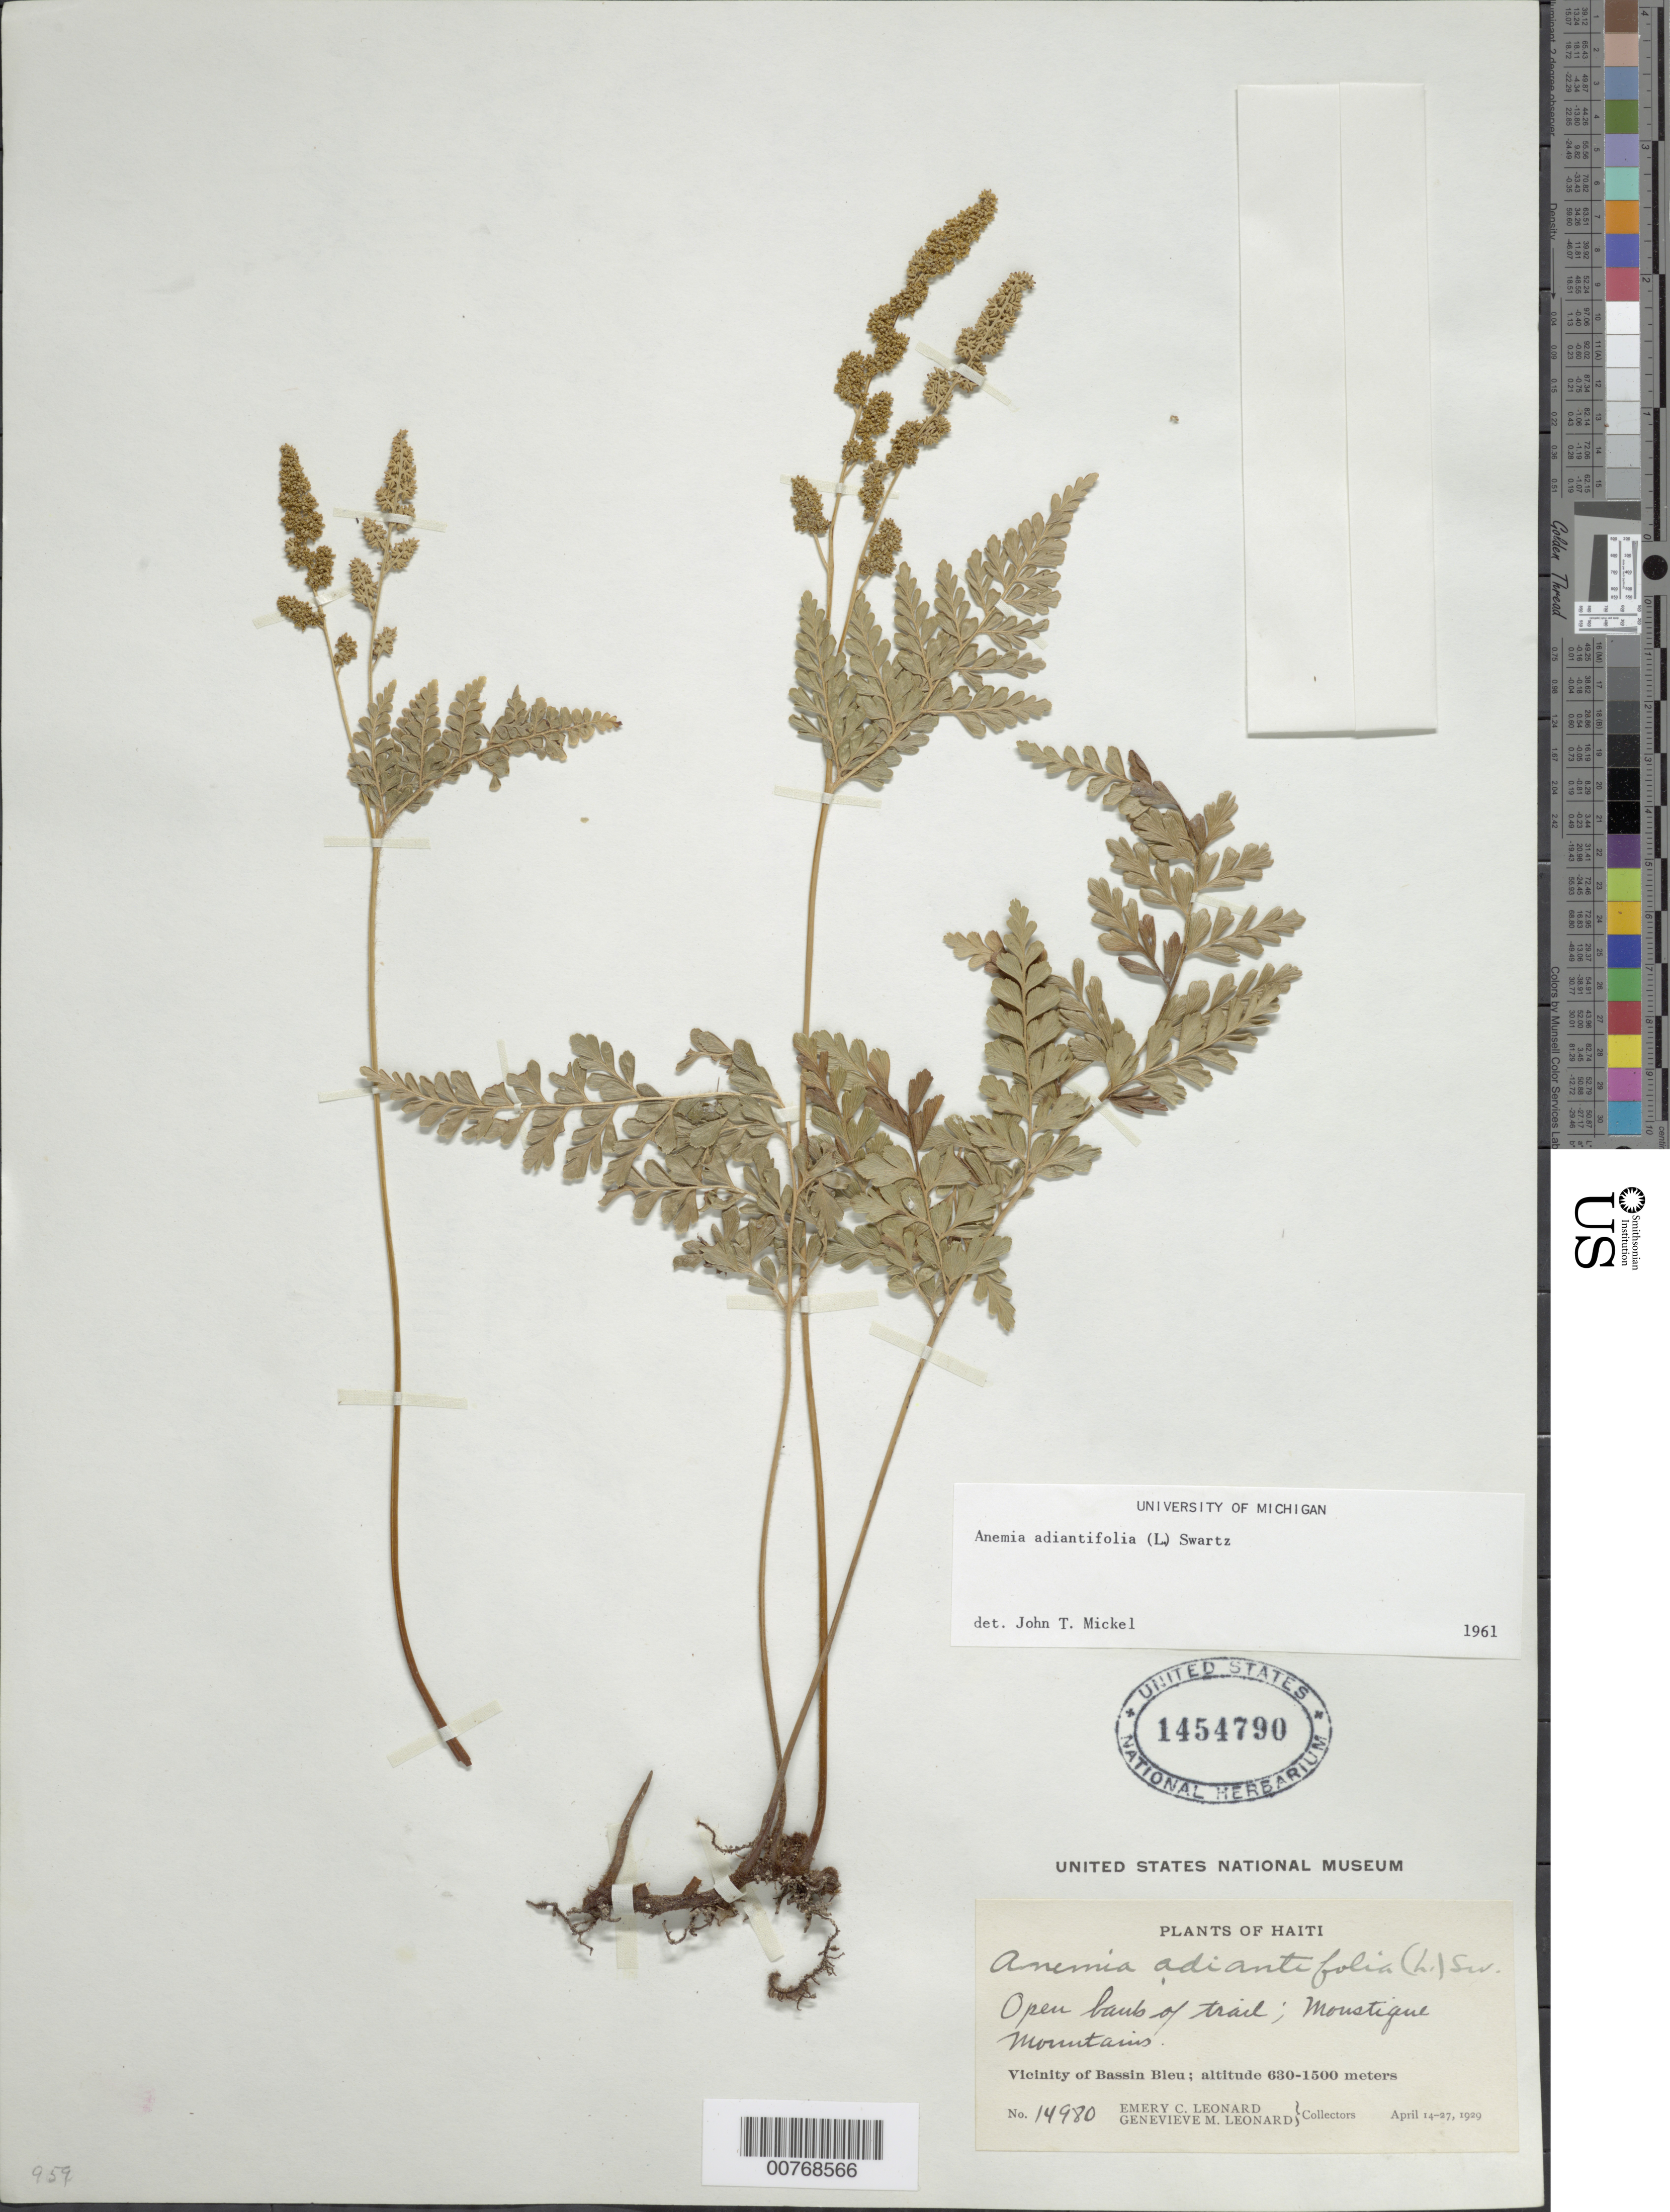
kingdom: Plantae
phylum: Tracheophyta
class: Polypodiopsida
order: Schizaeales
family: Anemiaceae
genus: Anemia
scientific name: Anemia adiantifolia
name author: (L.) Sw.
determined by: Mickel, J. T., (NY), New York Botanical Garden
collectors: E. C. Leonard & G. M. Leonard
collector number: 14980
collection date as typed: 14 Apr 1929 to 27 Apr 1929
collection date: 1929-04-14/1929-04-27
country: Haiti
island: Hispaniola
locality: Vicinity of Bassin Bleu, Moustique Mts.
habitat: Open bank of trail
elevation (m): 630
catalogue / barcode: US 1454790